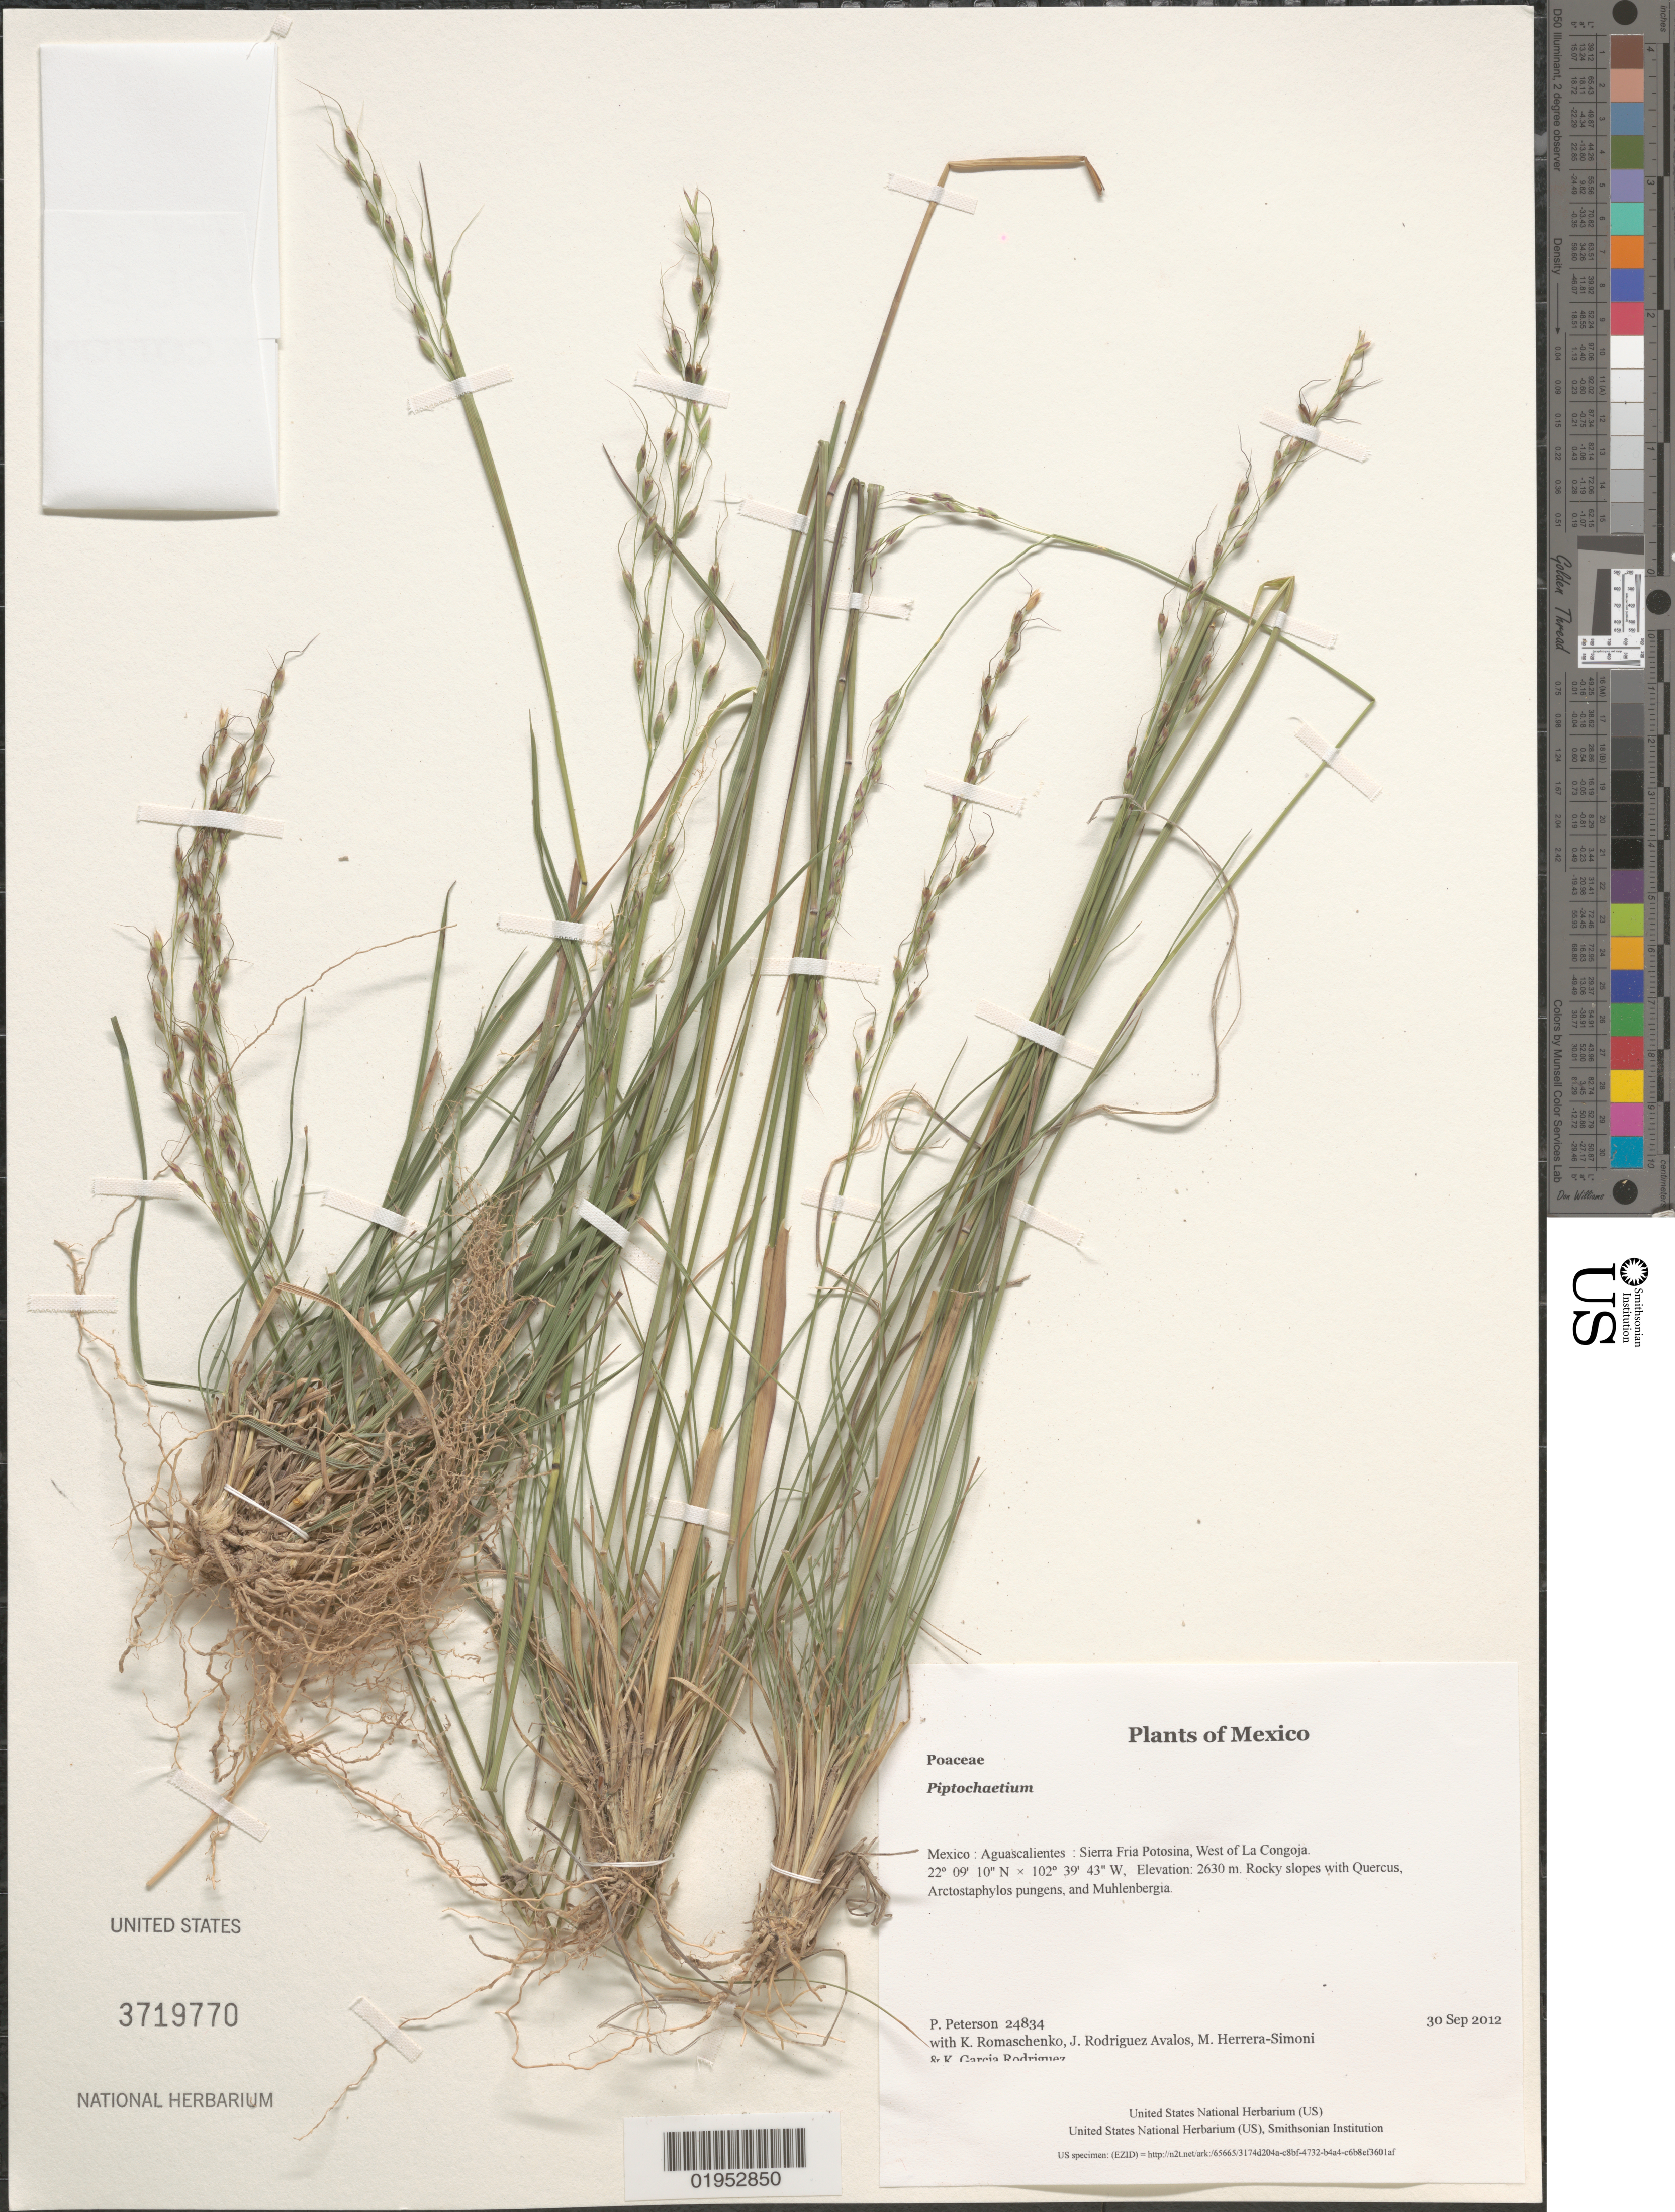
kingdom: Plantae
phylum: Tracheophyta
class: Liliopsida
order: Poales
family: Poaceae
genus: Piptochaetium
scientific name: Piptochaetium sp.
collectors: P. M. Peterson, K. Romaschenko, J. Rodriguez Avalos, M. Herrera-Simoni & K. Garcia Rodriguez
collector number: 24834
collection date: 2012-09-30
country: Mexico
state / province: Aguascalientes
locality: Sierra Fria Potosina, West of La Congoja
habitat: Rocky slopes with Quercus, Arctostaphylos pungens, and Muhlenbergia.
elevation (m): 2630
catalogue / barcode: US 3719770